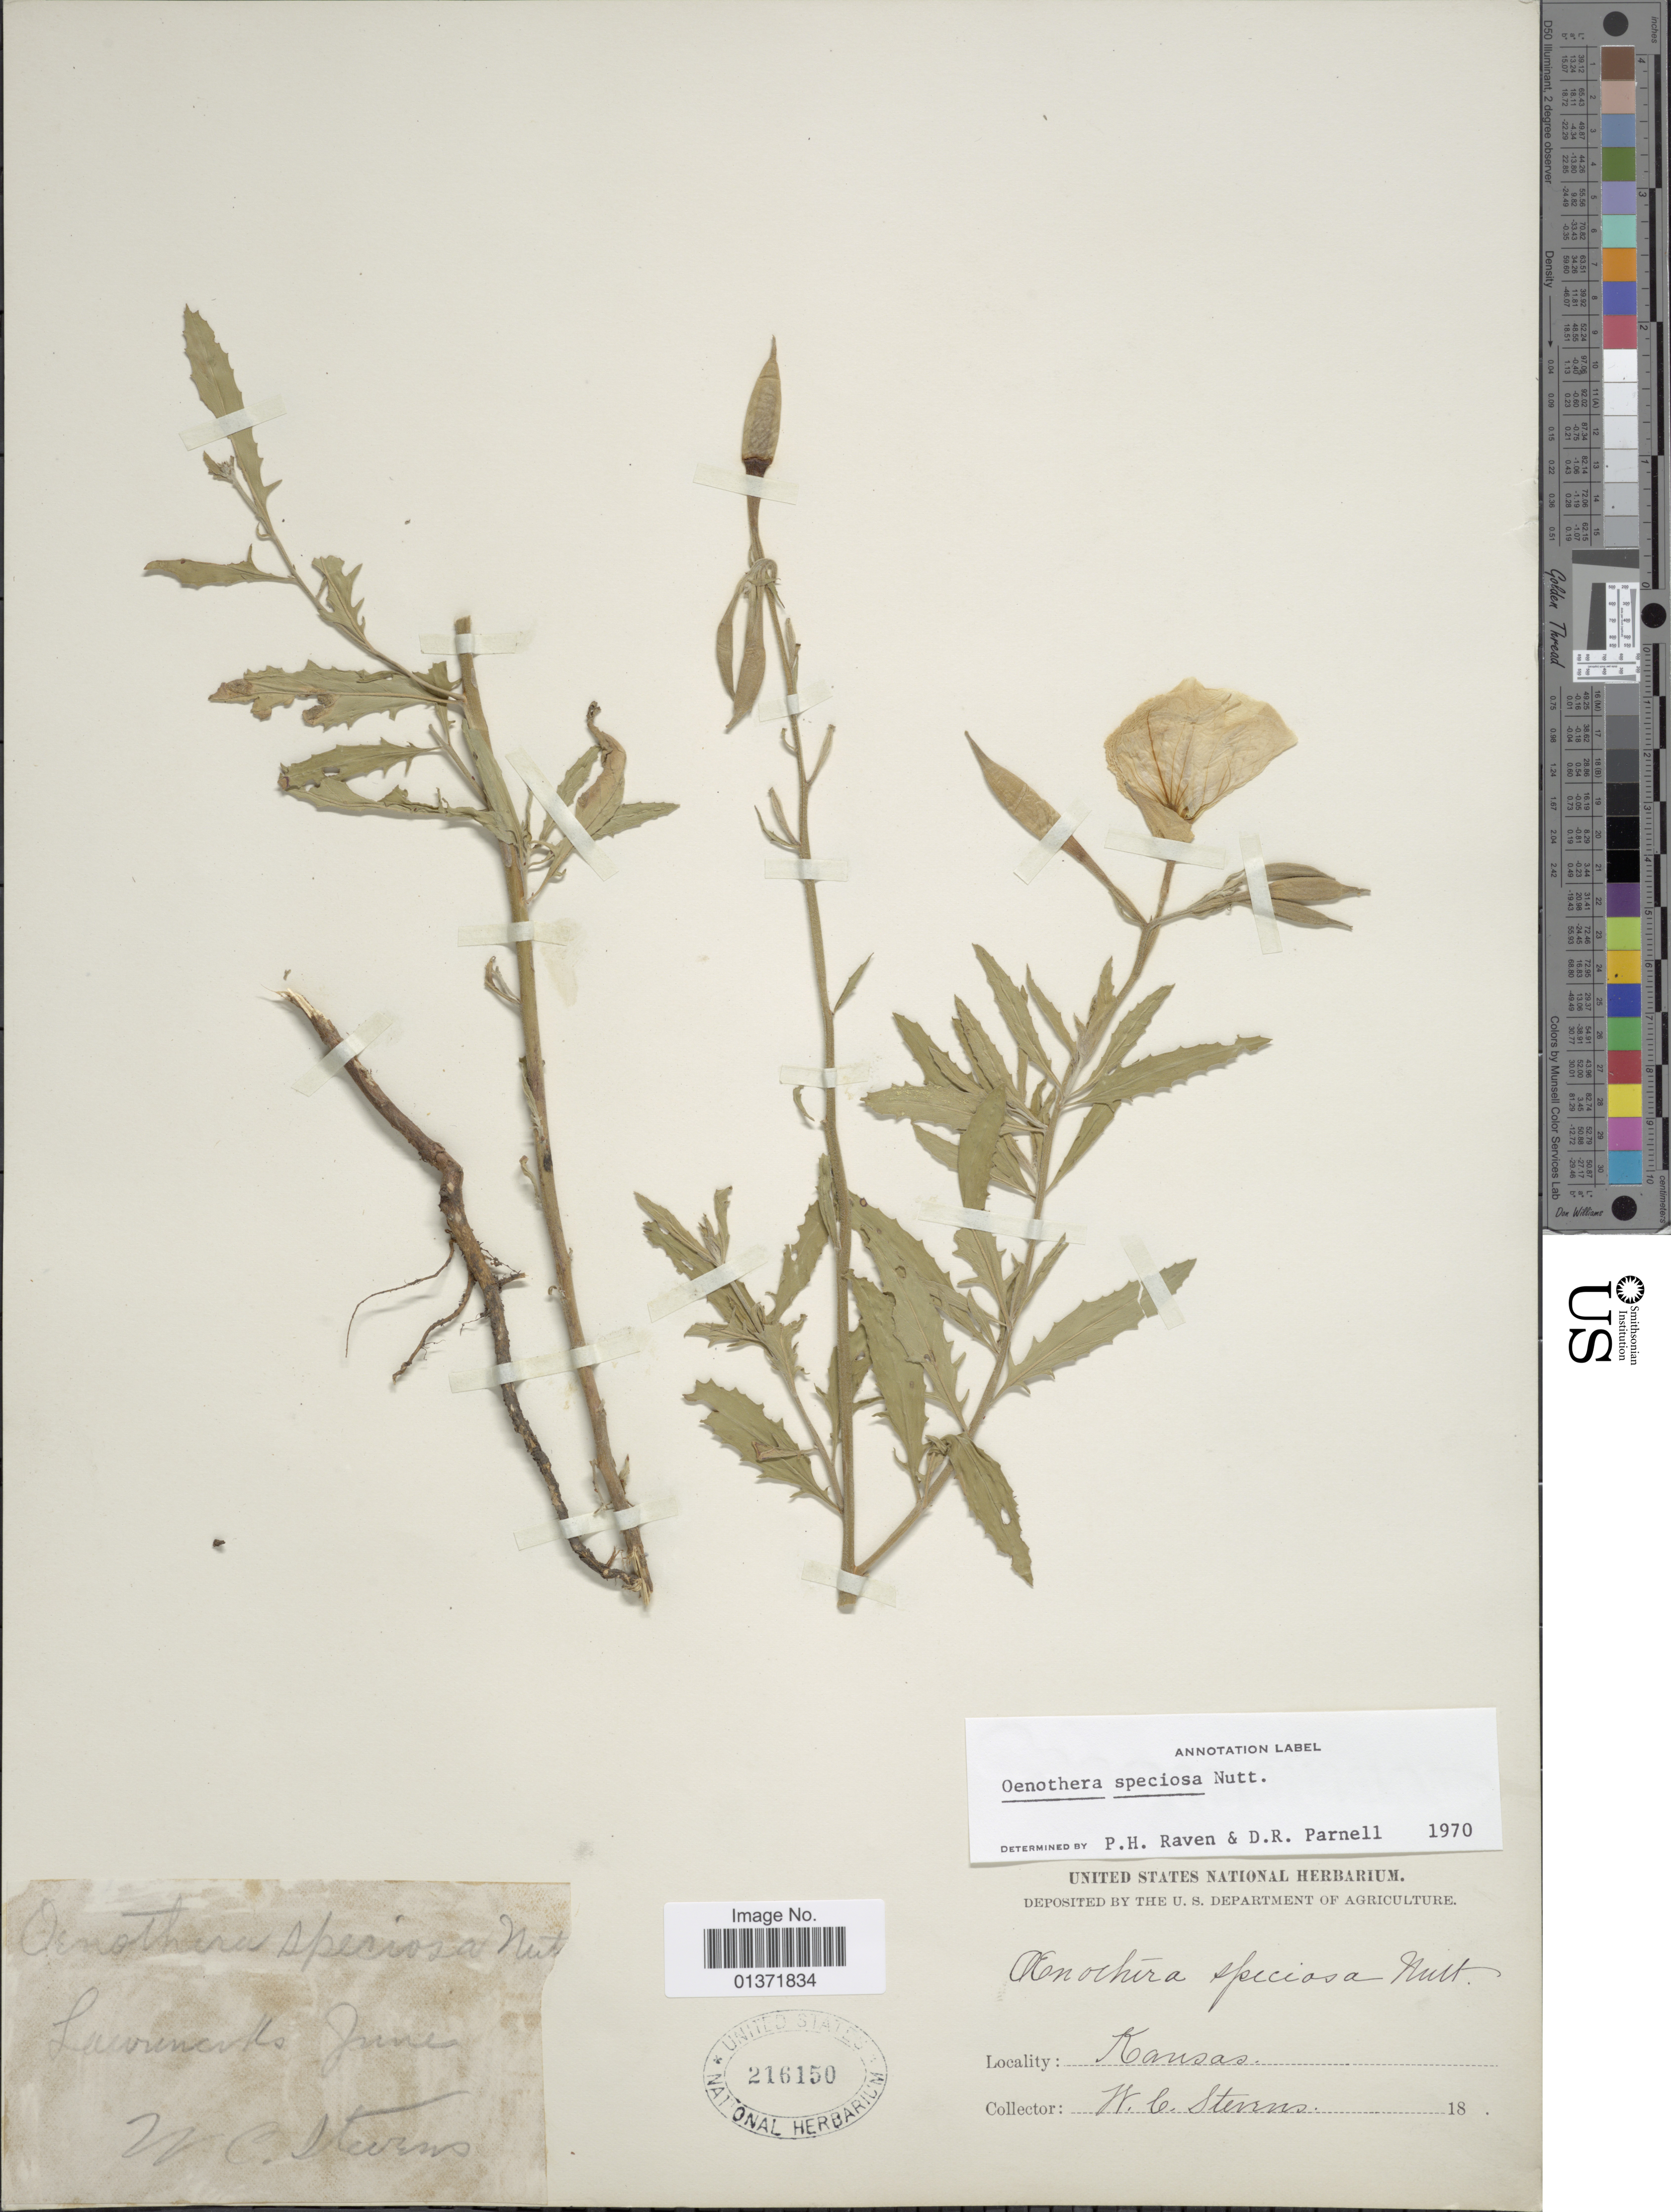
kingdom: Plantae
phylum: Tracheophyta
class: Magnoliopsida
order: Myrtales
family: Onagraceae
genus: Oenothera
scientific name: Oenothera speciosa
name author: Nutt.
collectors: W. C. Stevens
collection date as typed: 18--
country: United States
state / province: Kansas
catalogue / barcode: US 216150